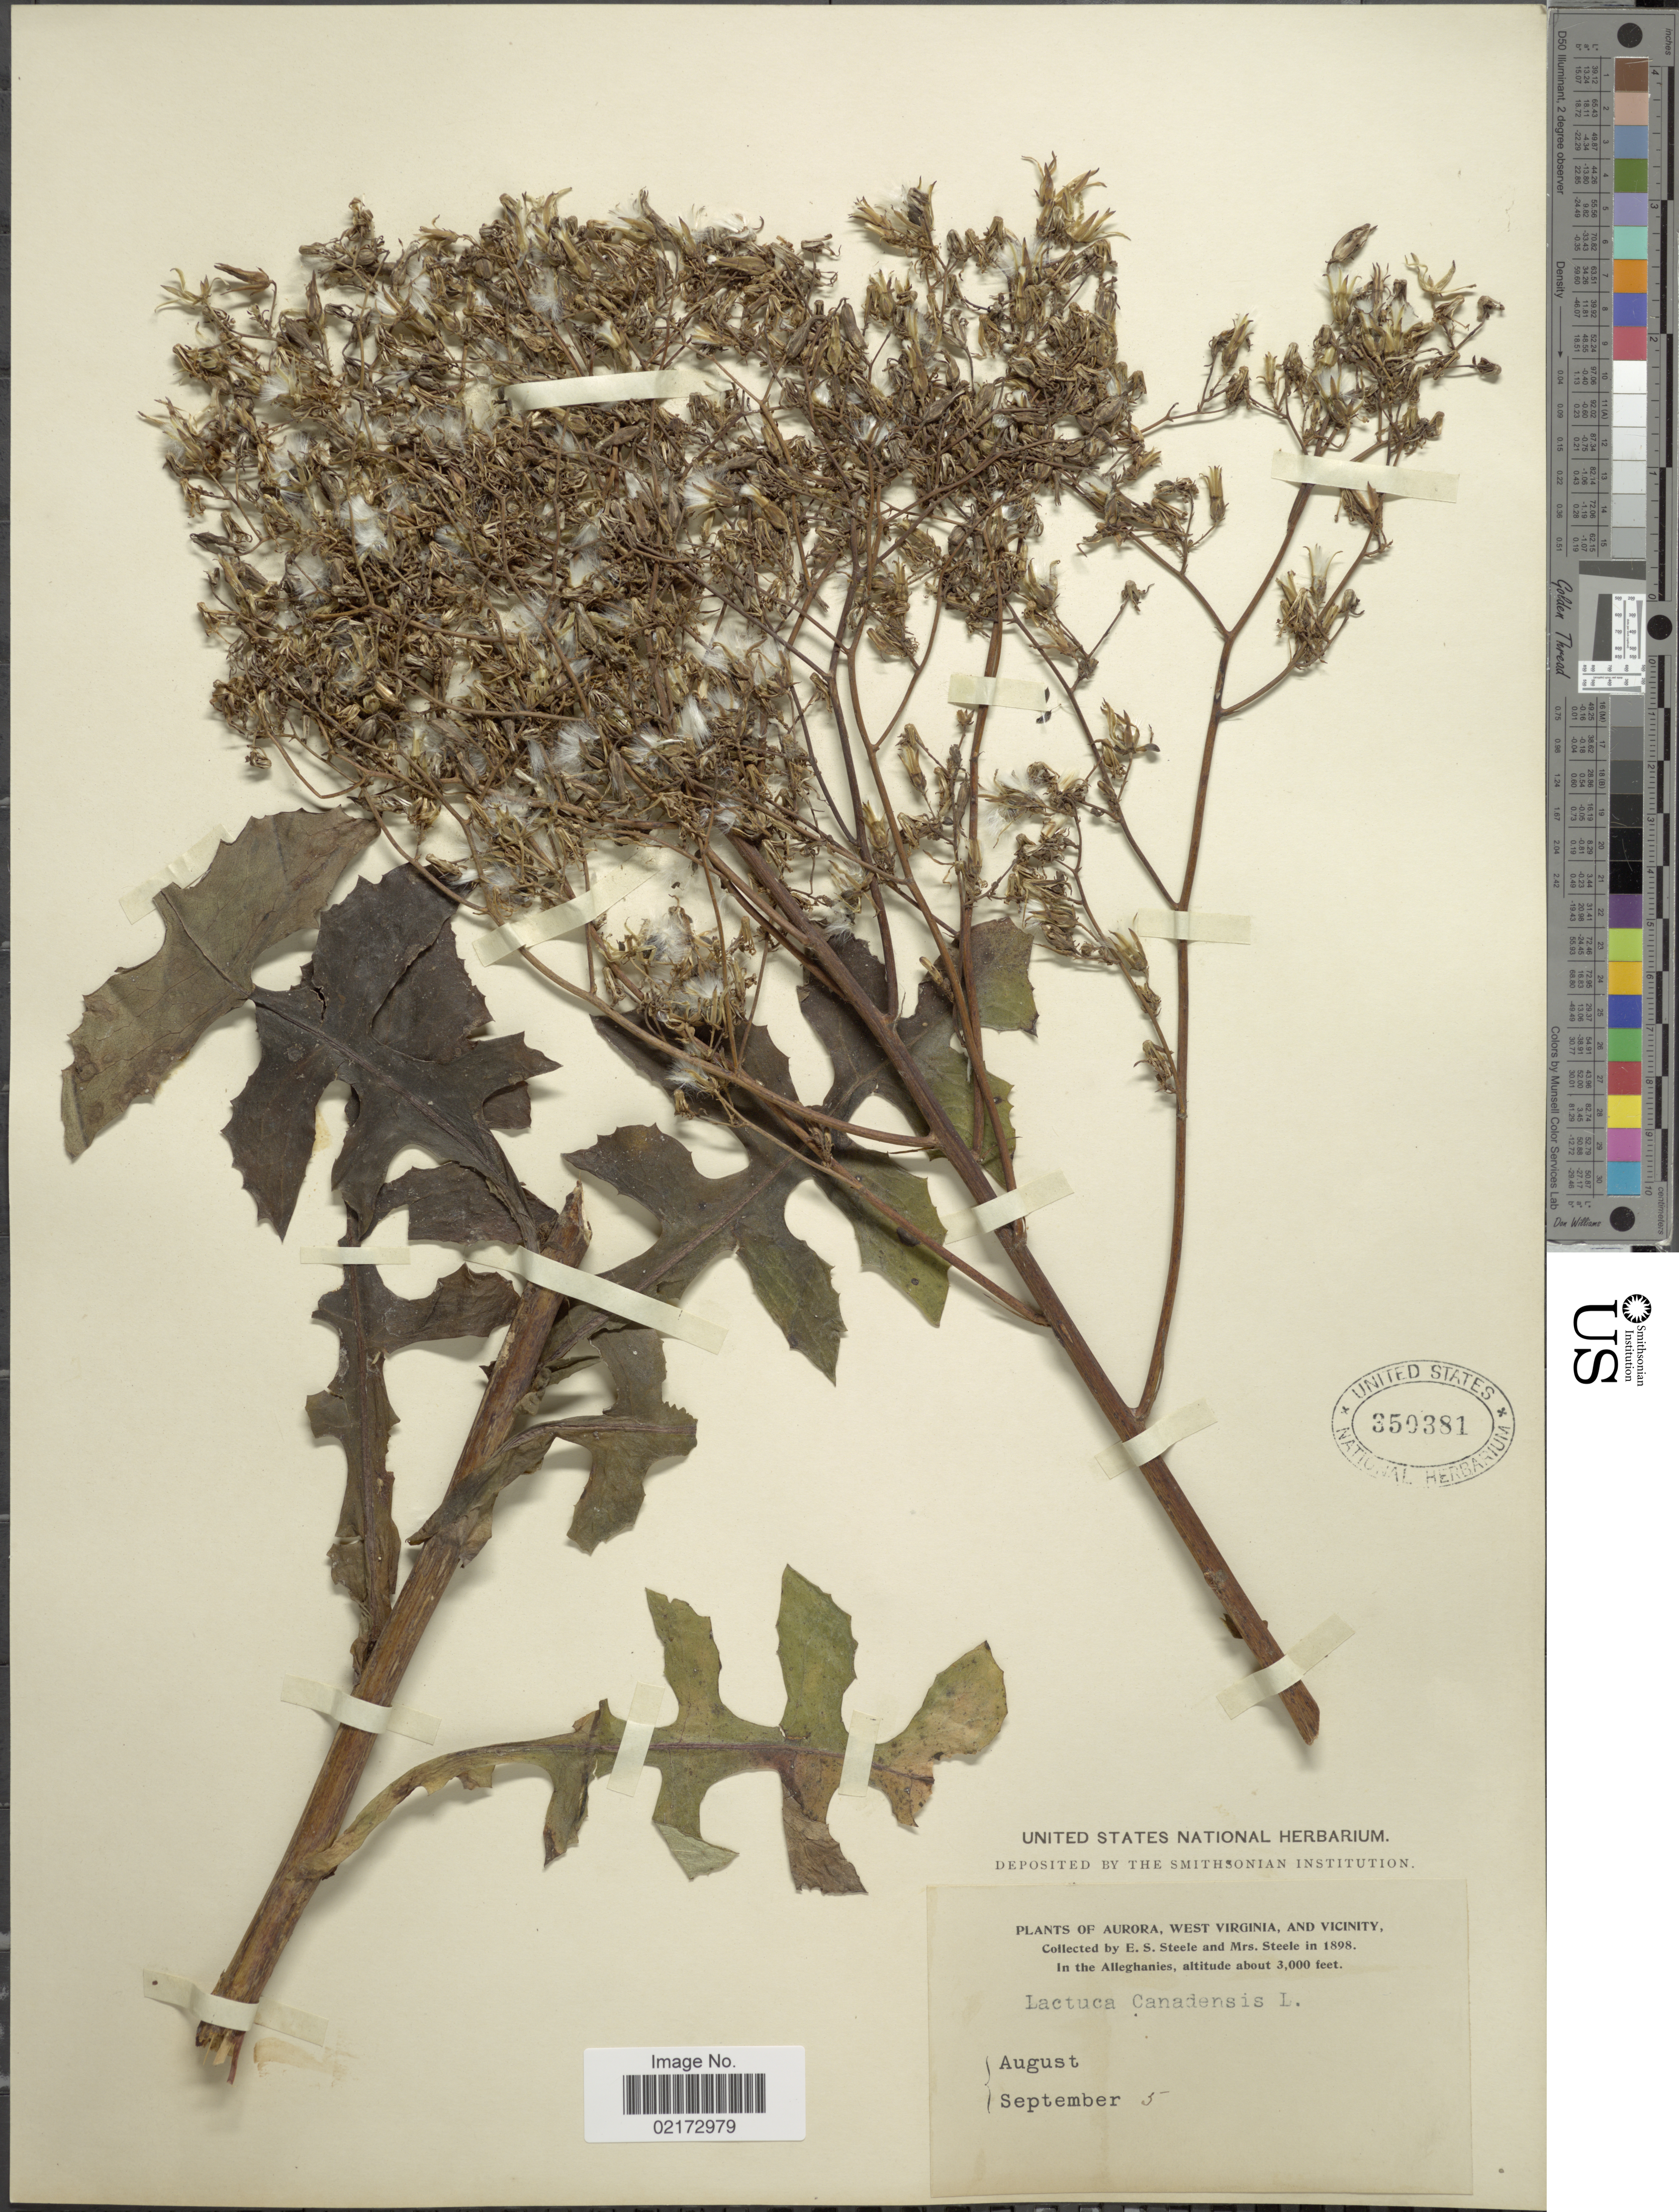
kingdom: Plantae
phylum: Tracheophyta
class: Magnoliopsida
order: Asterales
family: Asteraceae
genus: Lactuca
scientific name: Lactuca canadensis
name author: L.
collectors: E. Steele & Mrs. E. S. Steele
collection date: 1898-09-05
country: United States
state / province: West Virginia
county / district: Preston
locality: Aurora, West Virginia, and Vicinity, Alleghanies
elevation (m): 914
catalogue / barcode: US 350381